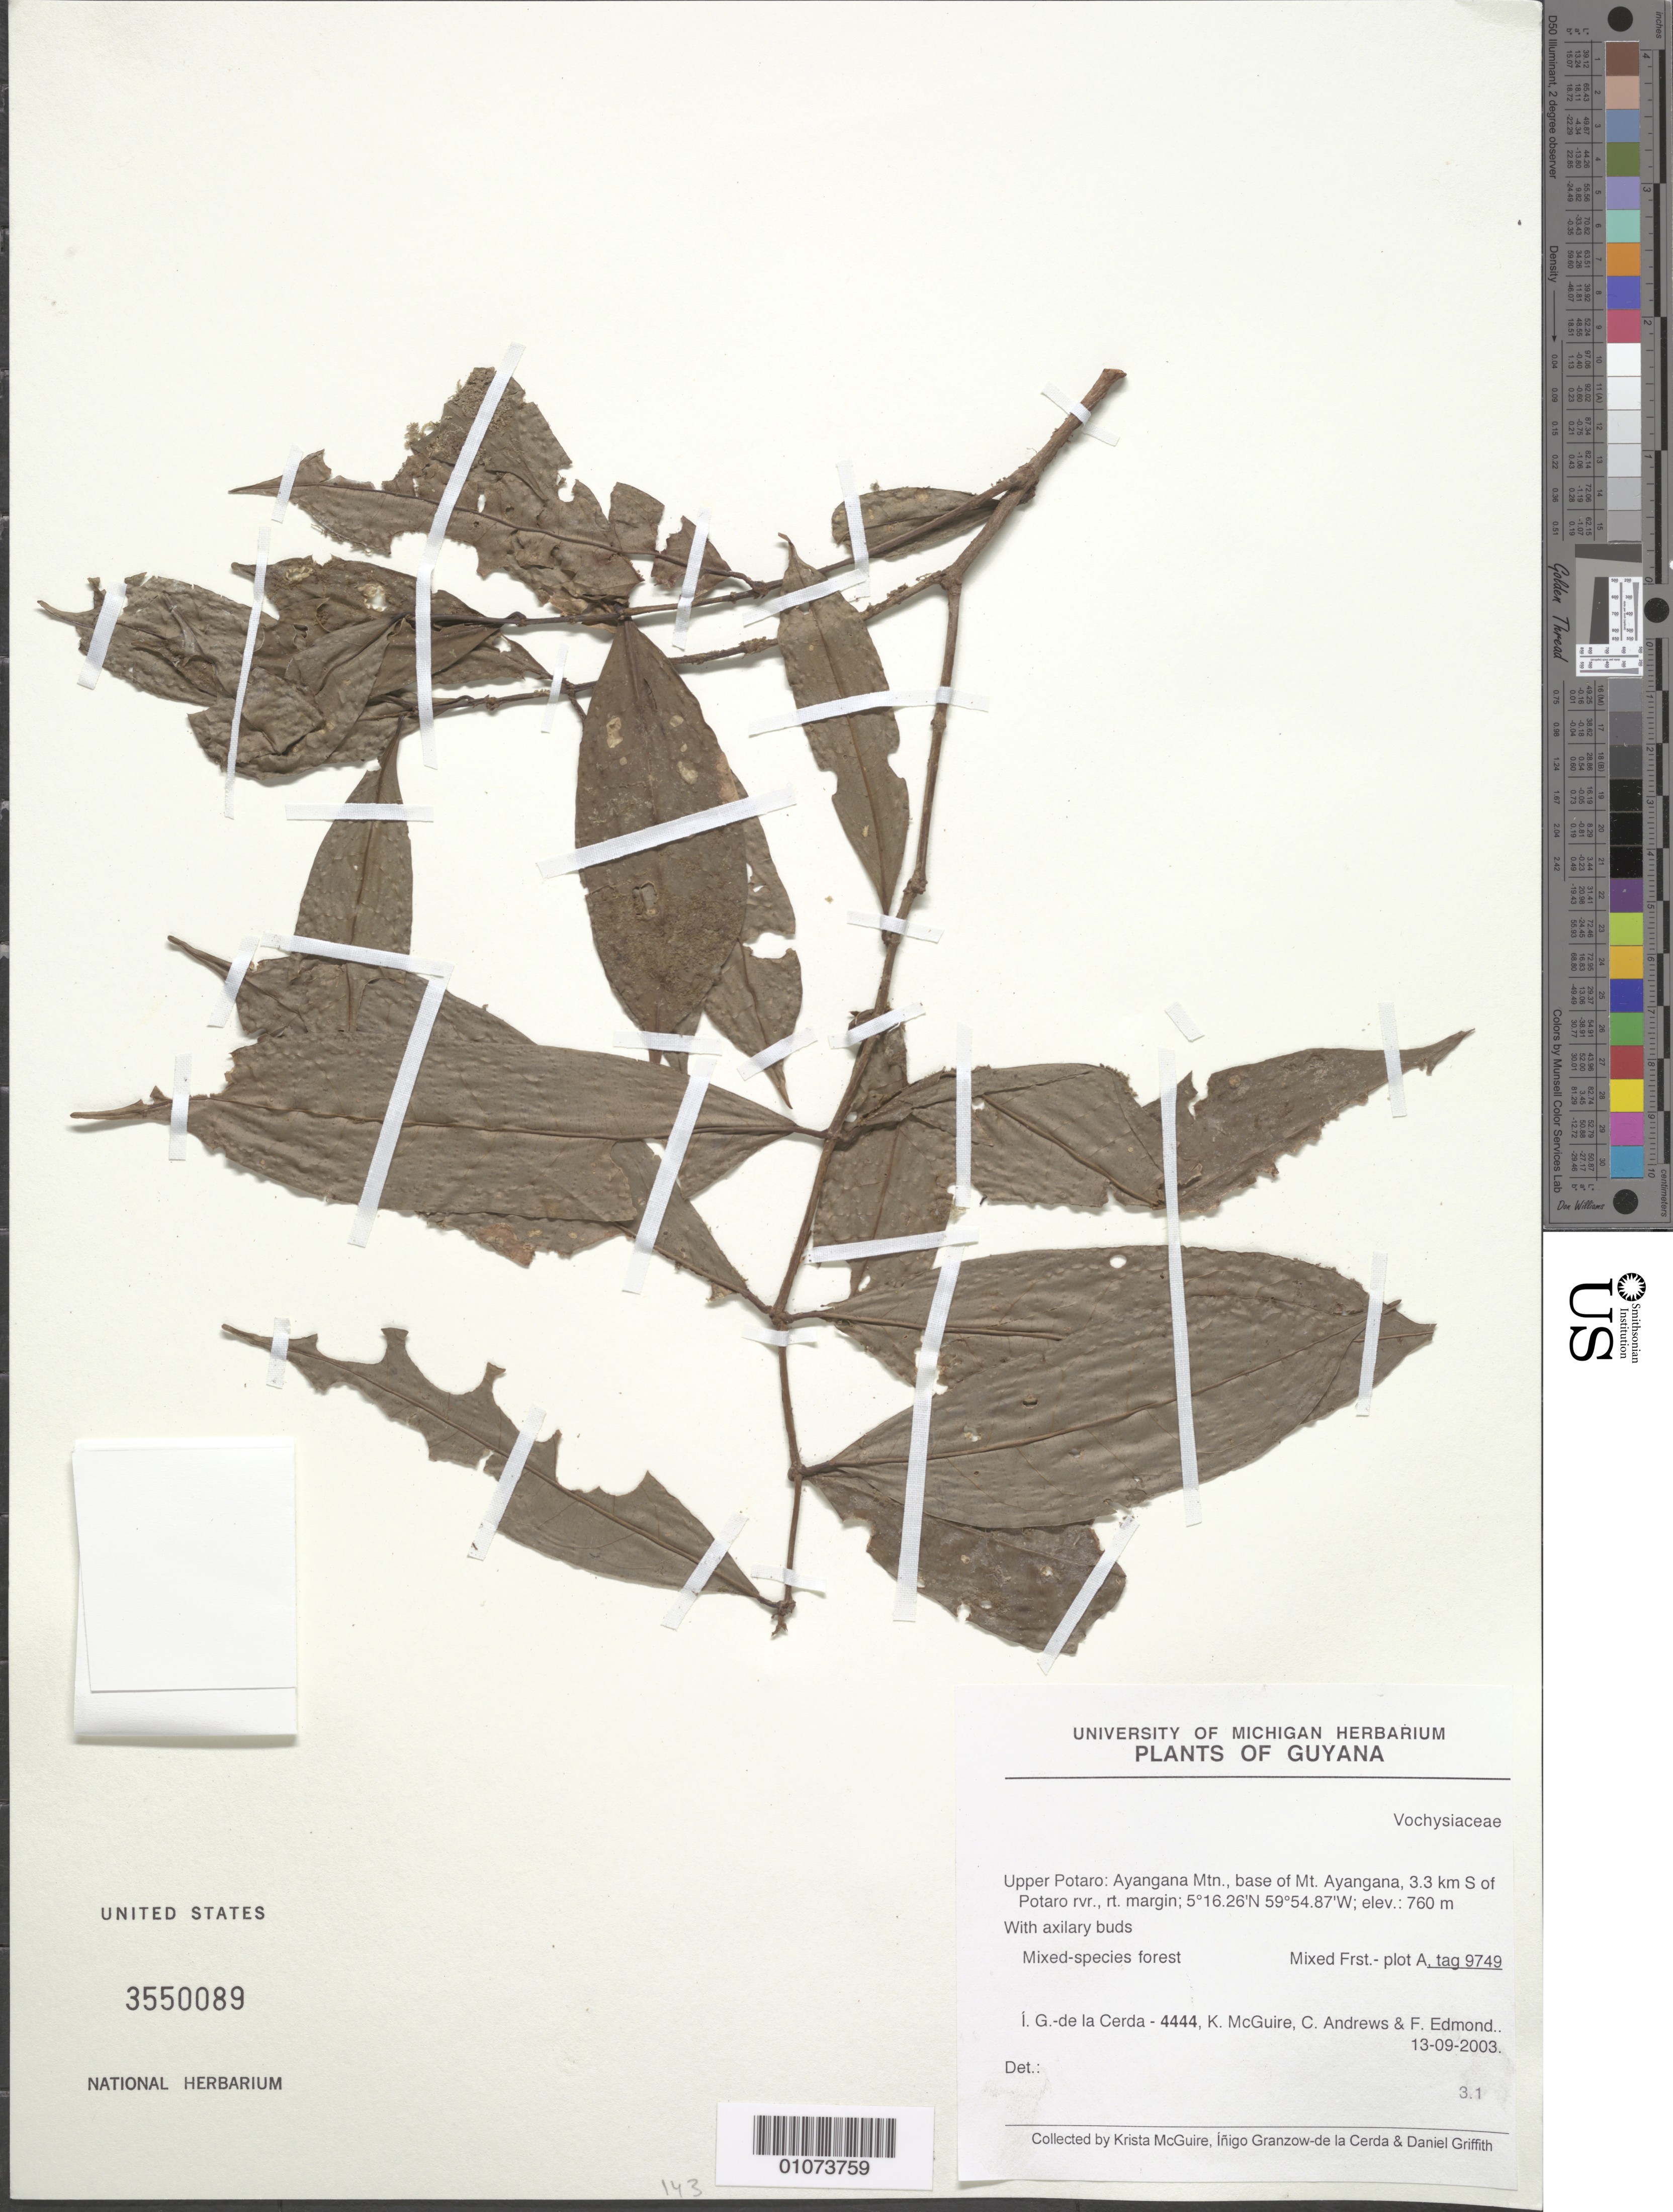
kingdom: Plantae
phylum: Tracheophyta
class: Magnoliopsida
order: Myrtales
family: Vochysiaceae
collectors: I. de la Cerda, K. McGuire, C. Andrews & F. Edmond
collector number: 4444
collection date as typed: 13-Sep-03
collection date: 2003-09-13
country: Guyana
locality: Upper Potaro: Ayangana Mtn., base of Mt. Ayangana, 3.3 km S of Potaro River, rt margin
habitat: Mixed-species forest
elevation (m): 760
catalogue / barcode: US 3550089